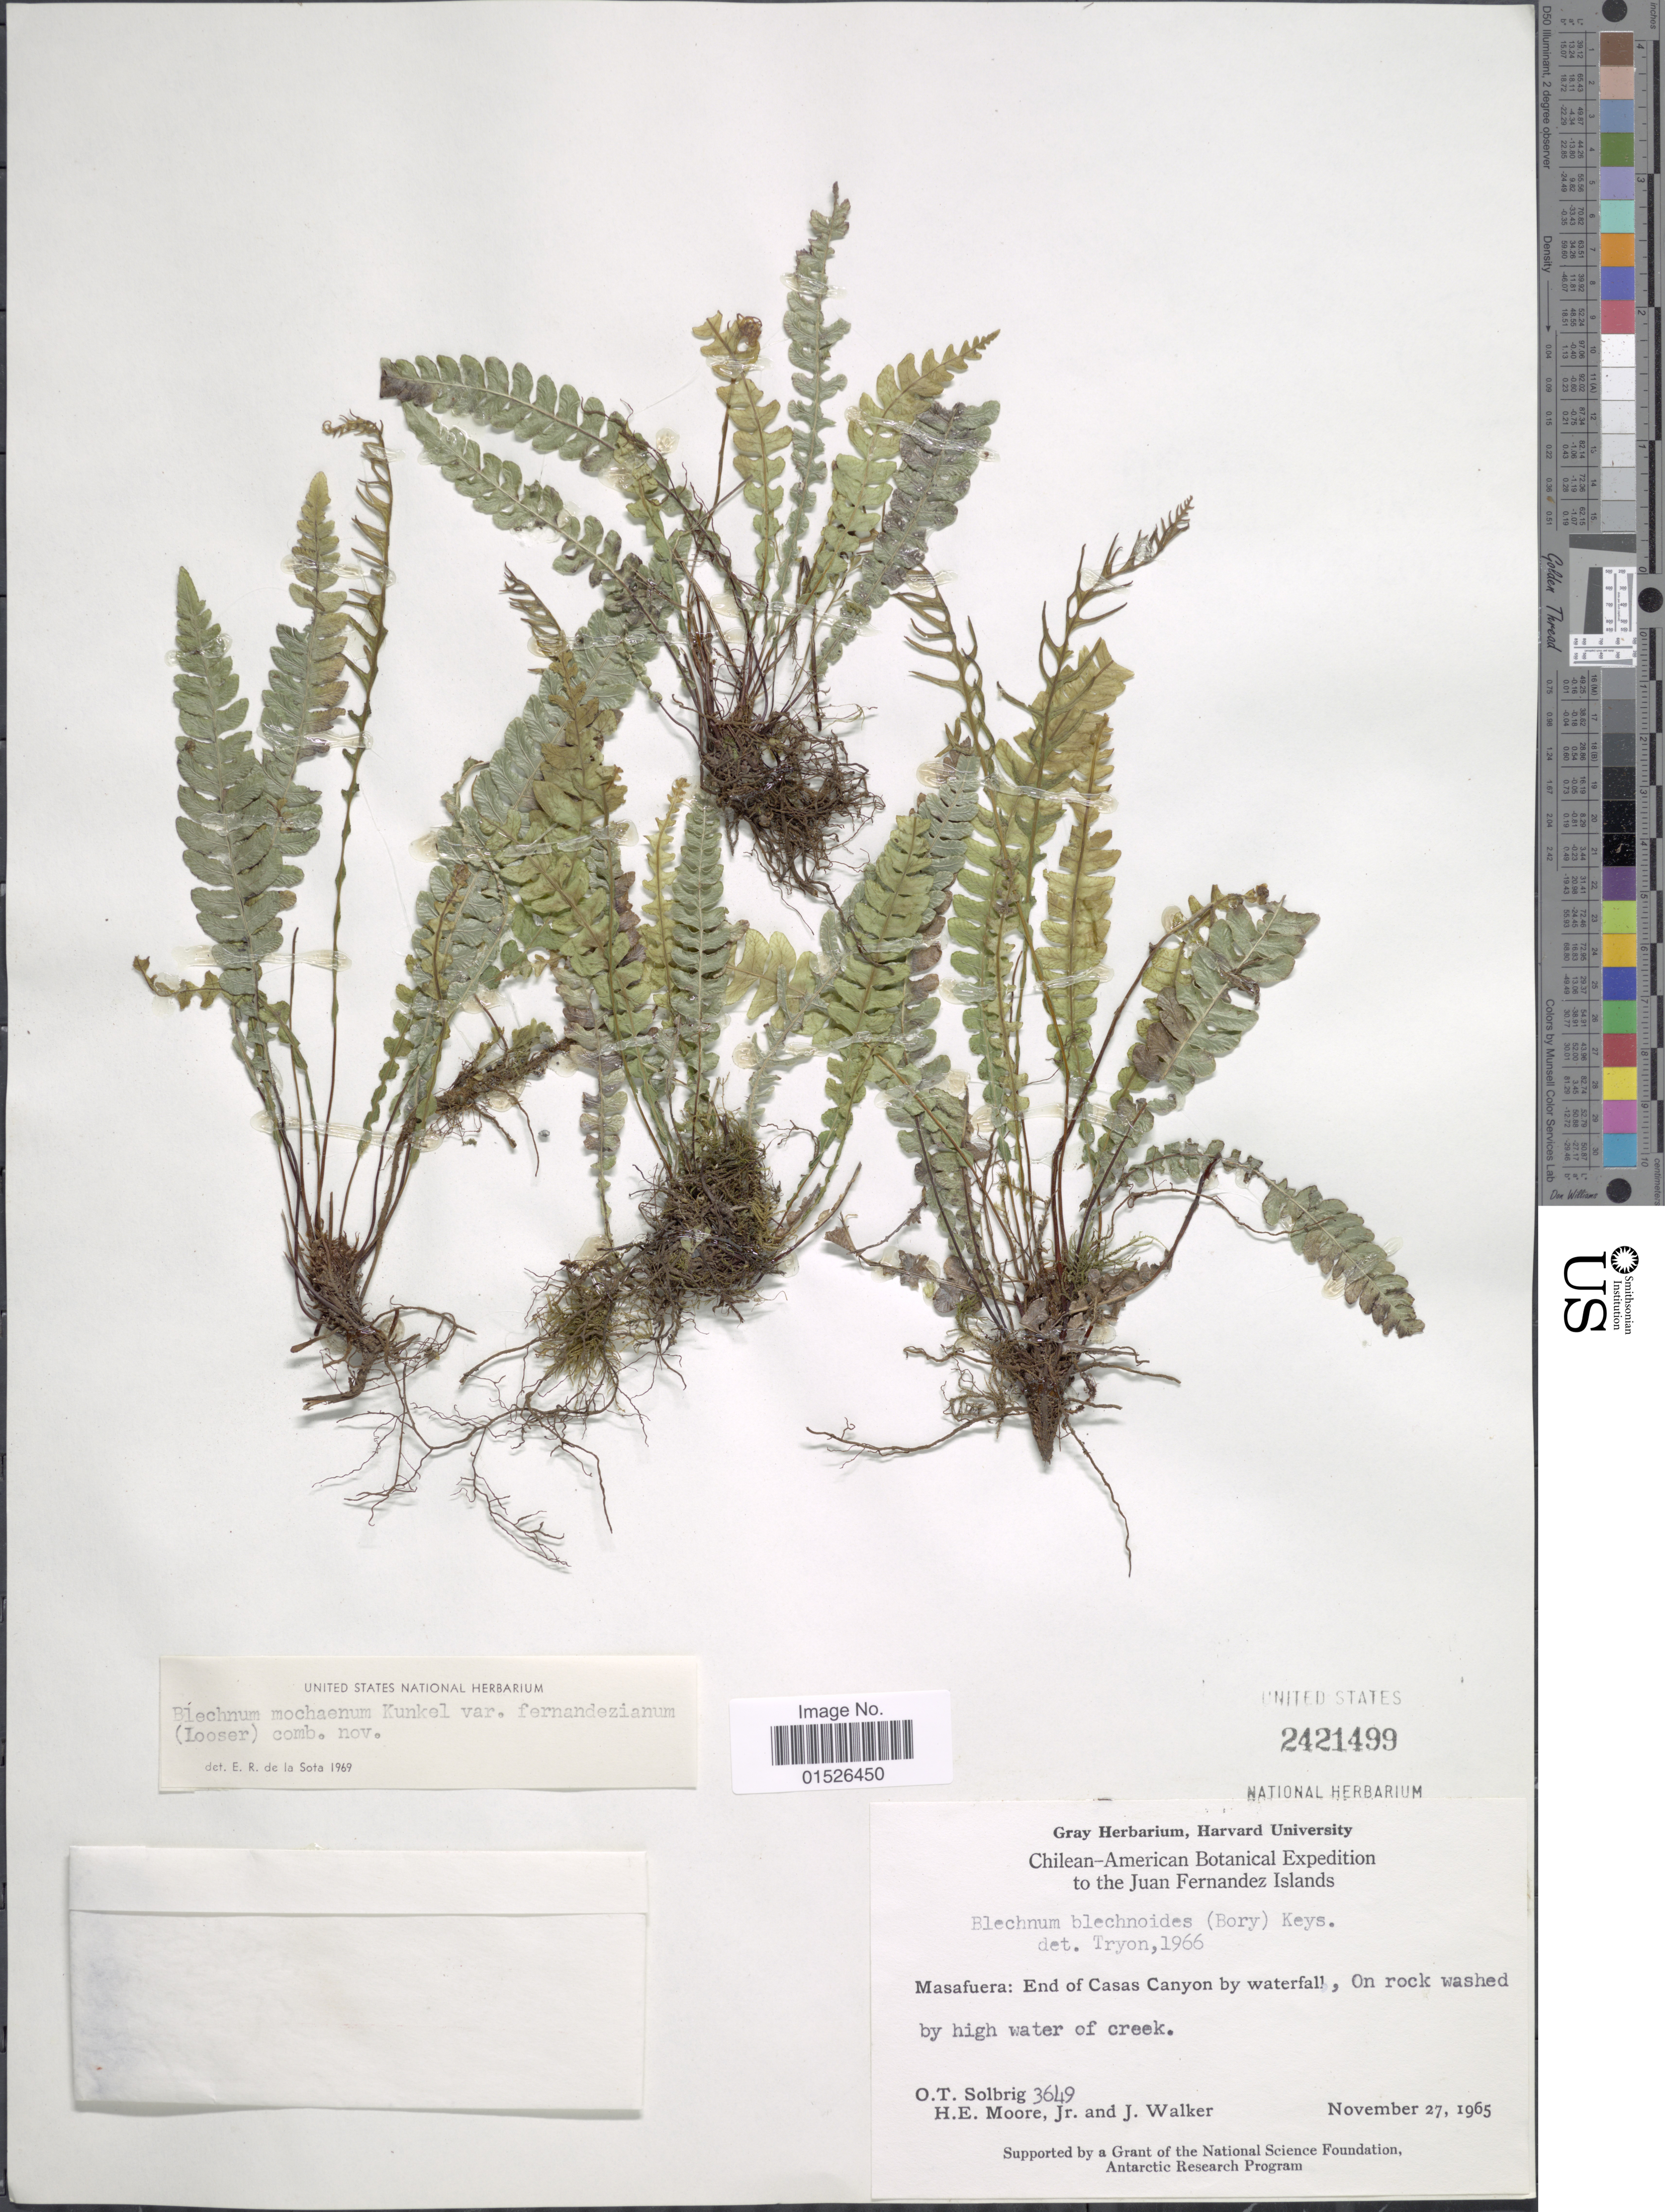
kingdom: Plantae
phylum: Tracheophyta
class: Polypodiopsida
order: Polypodiales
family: Blechnaceae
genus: Blechnum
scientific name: Blechnum mochaenum var. fernandezianum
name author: (Looser) de la Sota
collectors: O. T. Solbrig, H. Moore & J. Walker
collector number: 3649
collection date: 1965-11-27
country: Chile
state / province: Valparaíso (V)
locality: Juan Fernandez Islands. Masafuera: En d of Casas Canyon by Waterfall.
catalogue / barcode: US 2421499